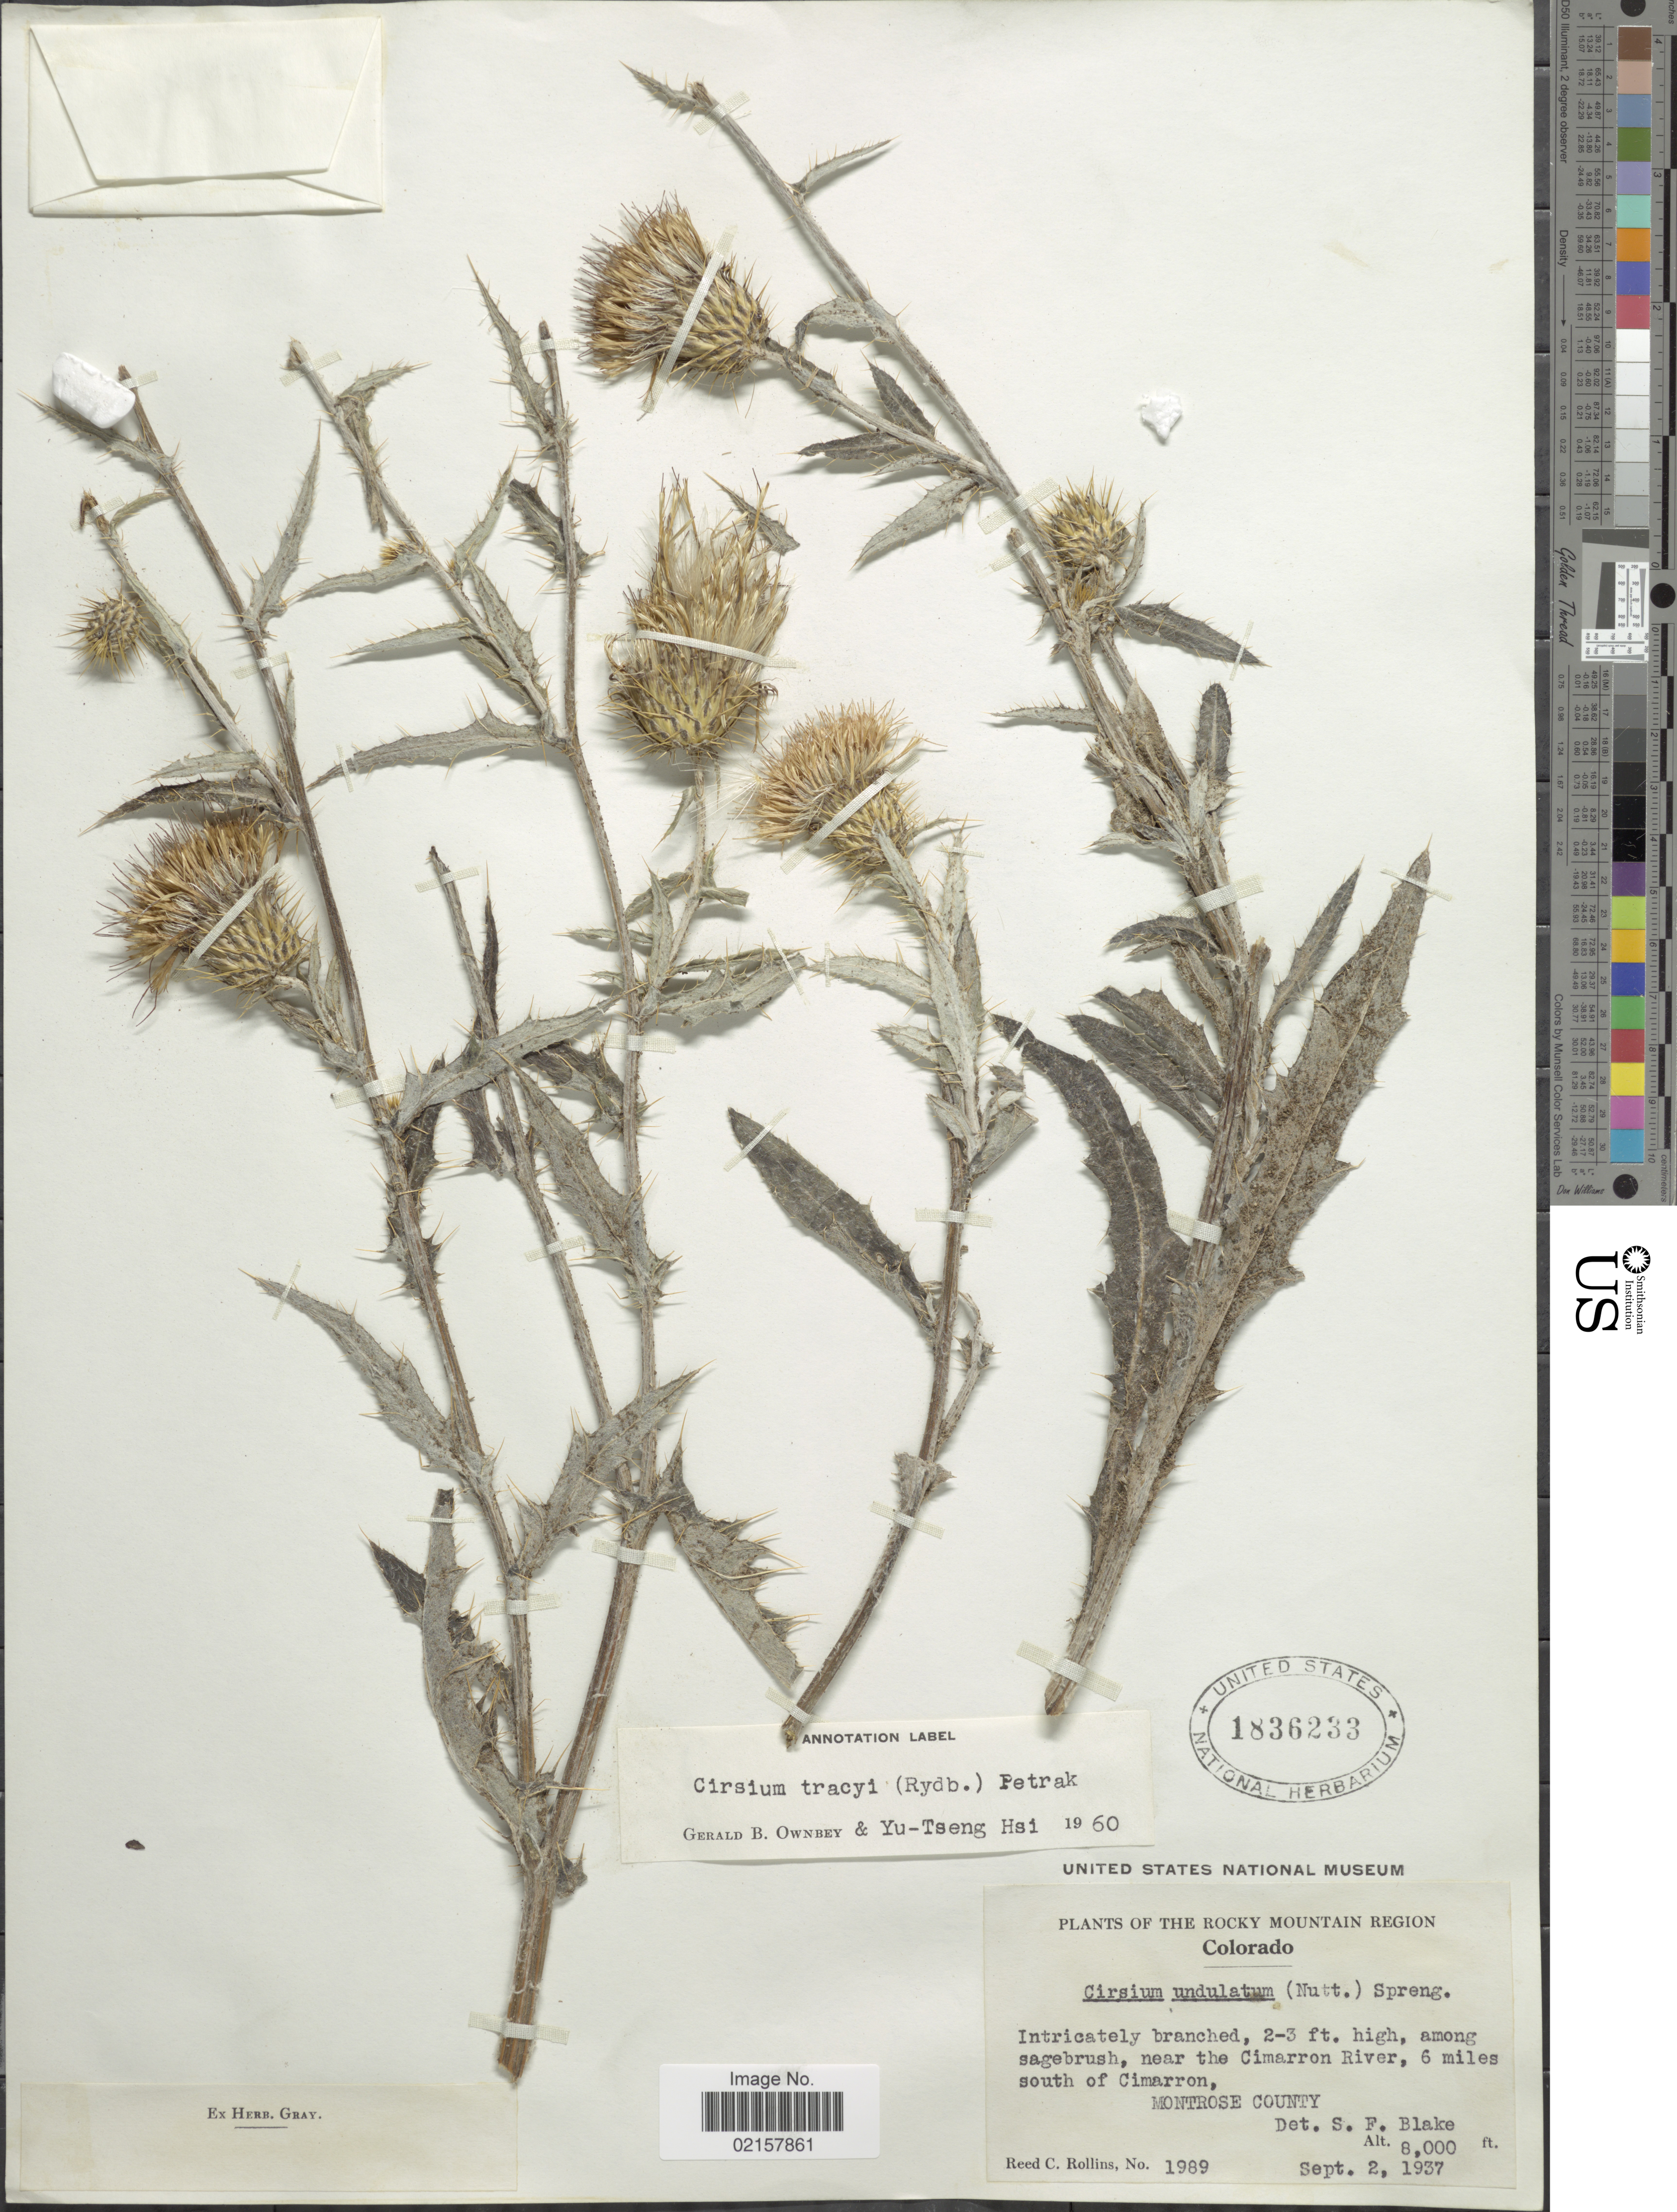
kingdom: Plantae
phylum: Tracheophyta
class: Magnoliopsida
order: Asterales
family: Asteraceae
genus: Cirsium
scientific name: Cirsium tracyi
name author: (Rydb.) Petr.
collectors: R. C. Rollins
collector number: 1989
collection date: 1937-09-02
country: United States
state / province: Colorado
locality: The Rocky Mountain Region, near the Cimarron River, 6 miles south of Cimarron, Montrose County.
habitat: among sagebrush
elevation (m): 2438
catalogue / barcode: US 1836233